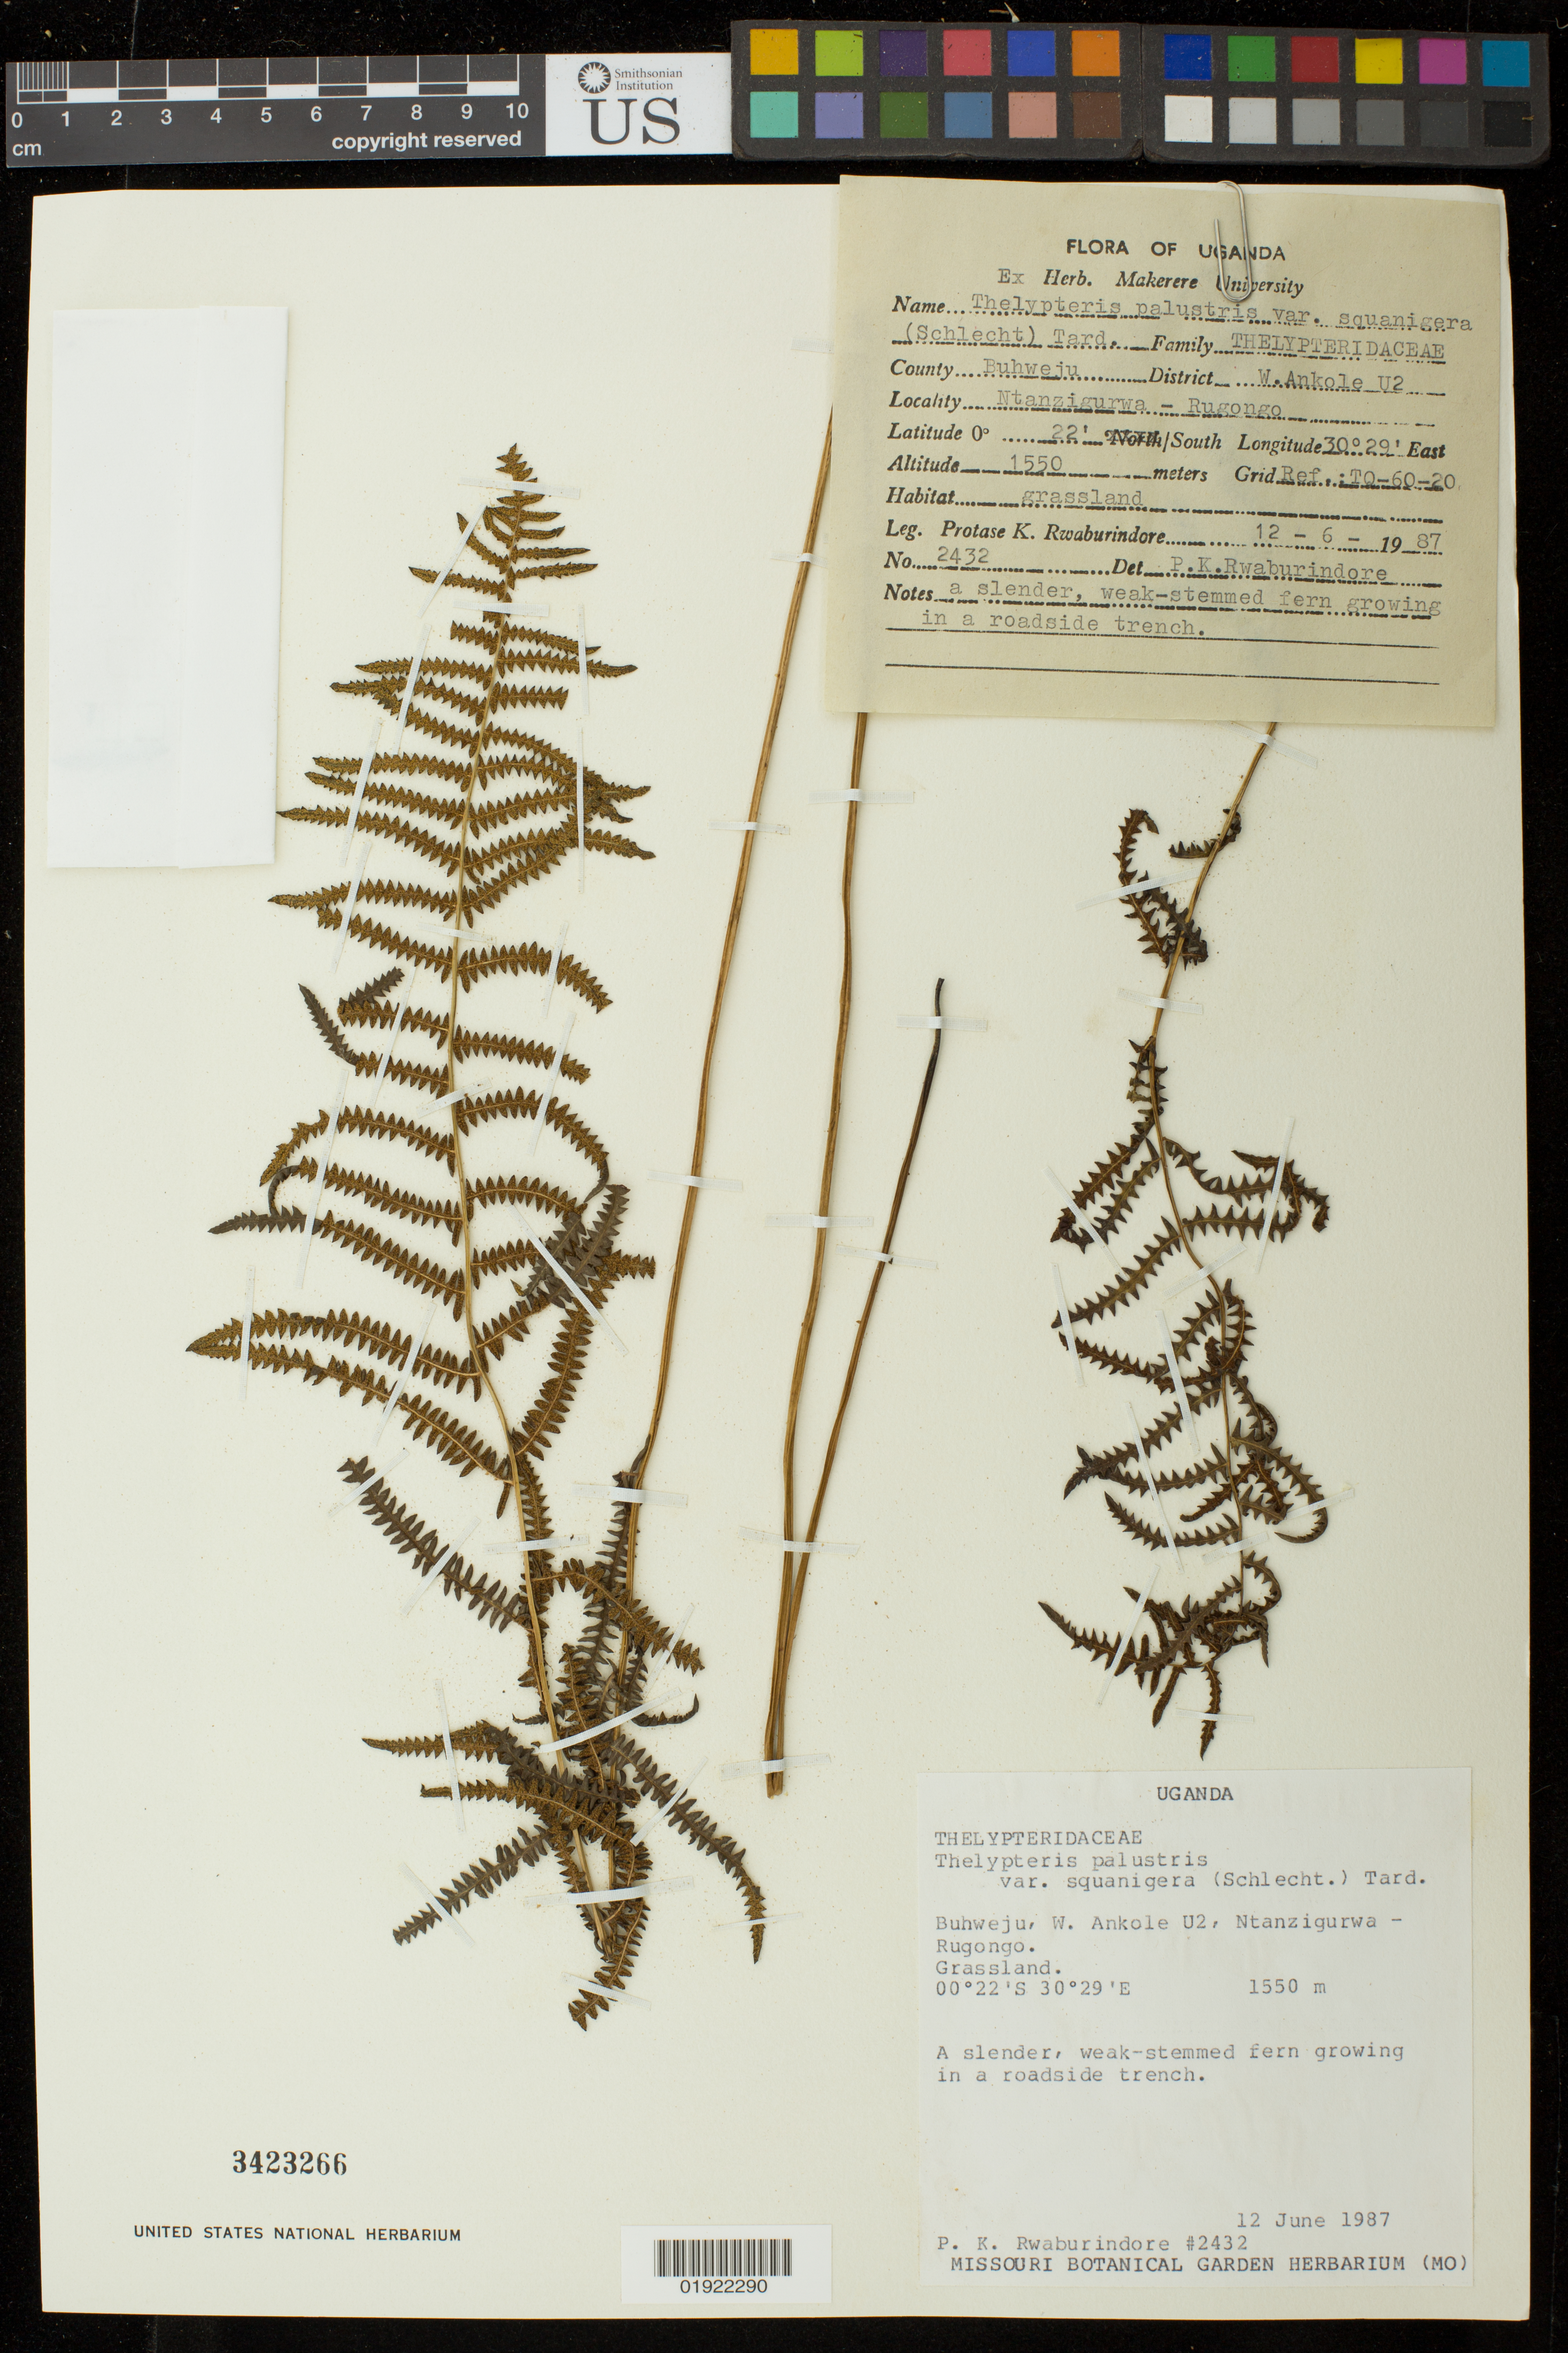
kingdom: Plantae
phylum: Tracheophyta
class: Polypodiopsida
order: Polypodiales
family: Thelypteridaceae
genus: Thelypteris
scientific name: Thelypteris confluens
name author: (Thunb.) C.V. Morton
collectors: P. Rwaburindore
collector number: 2432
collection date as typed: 12 June 1987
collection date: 1987-06-12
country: Uganda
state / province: Western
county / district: Buhweju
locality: W. Ankole U2, Ntanzigurwa-Rugongo, roadside trench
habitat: grassland. growing in a roadside ditch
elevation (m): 1550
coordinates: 0 22 0 S, 30 29 0 E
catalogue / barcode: US 3423266